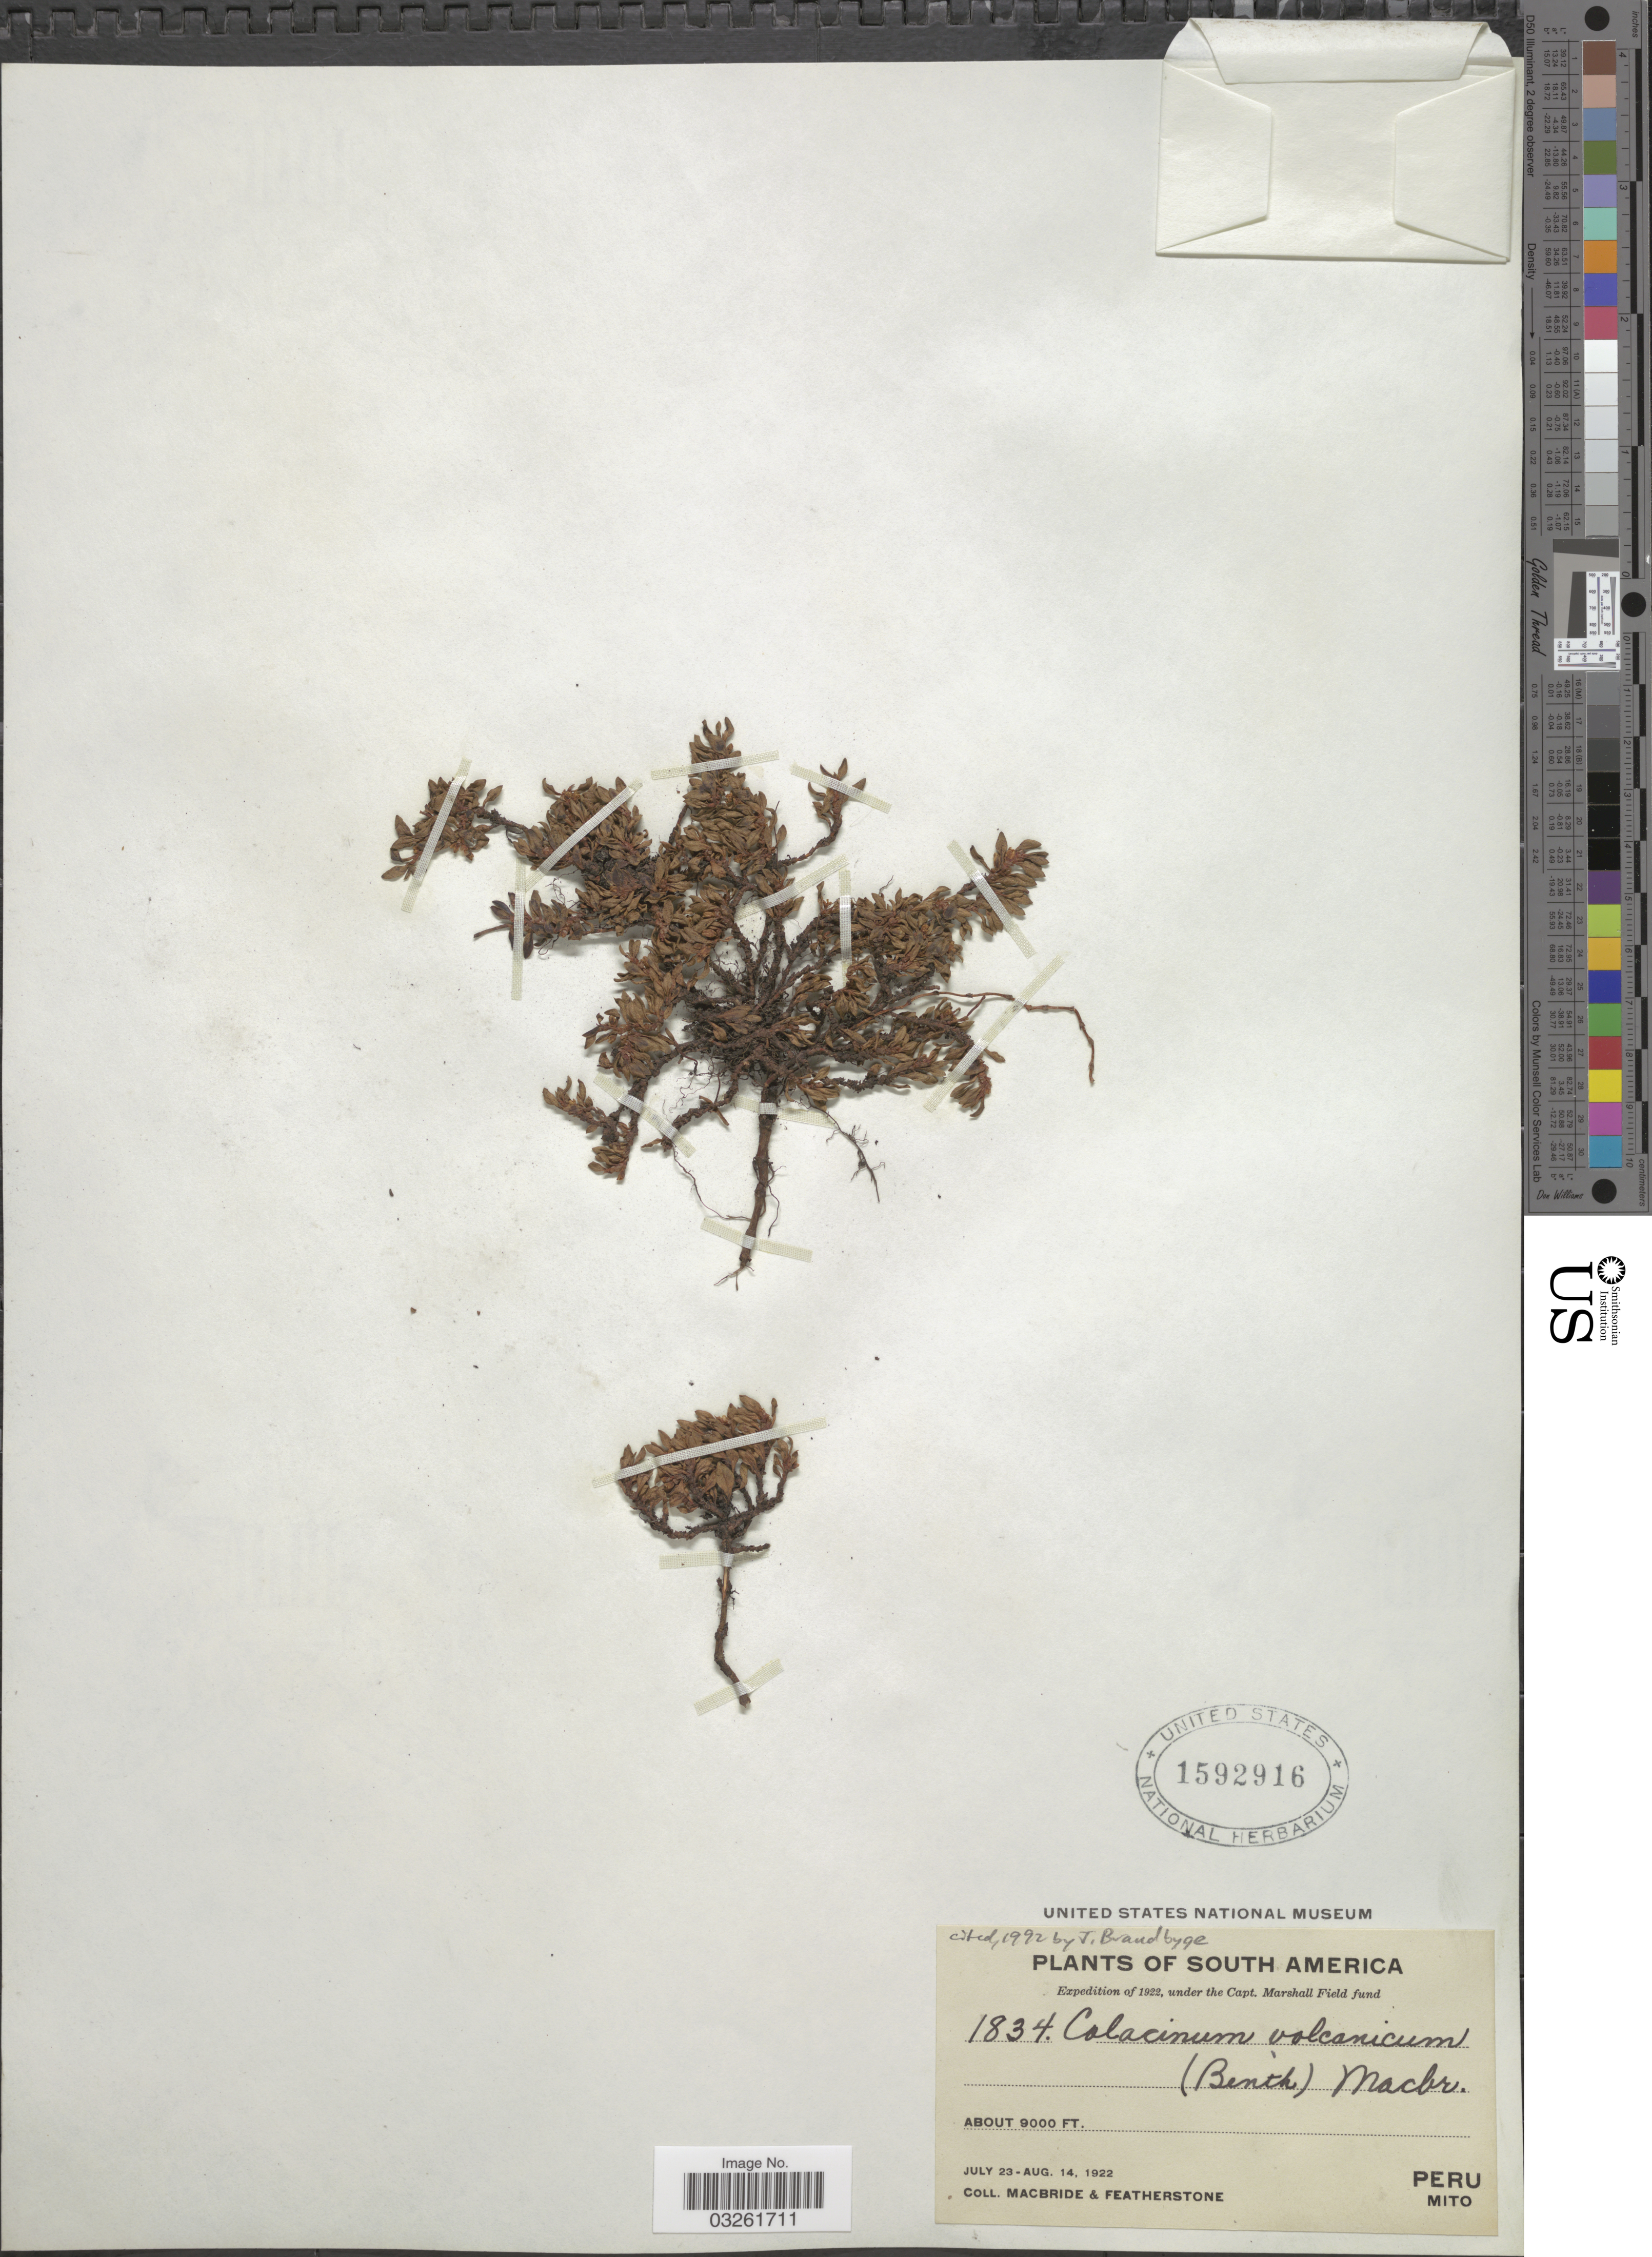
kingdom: Plantae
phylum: Tracheophyta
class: Magnoliopsida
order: Caryophyllales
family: Polygonaceae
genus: Muehlenbeckia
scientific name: Muehlenbeckia volcanica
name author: (Benth.) Endl.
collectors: Macbride, -- & -. Featherstone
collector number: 1834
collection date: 1922-07-23/1922-08-14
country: Peru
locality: Mito.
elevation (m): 2743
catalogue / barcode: US 1592916